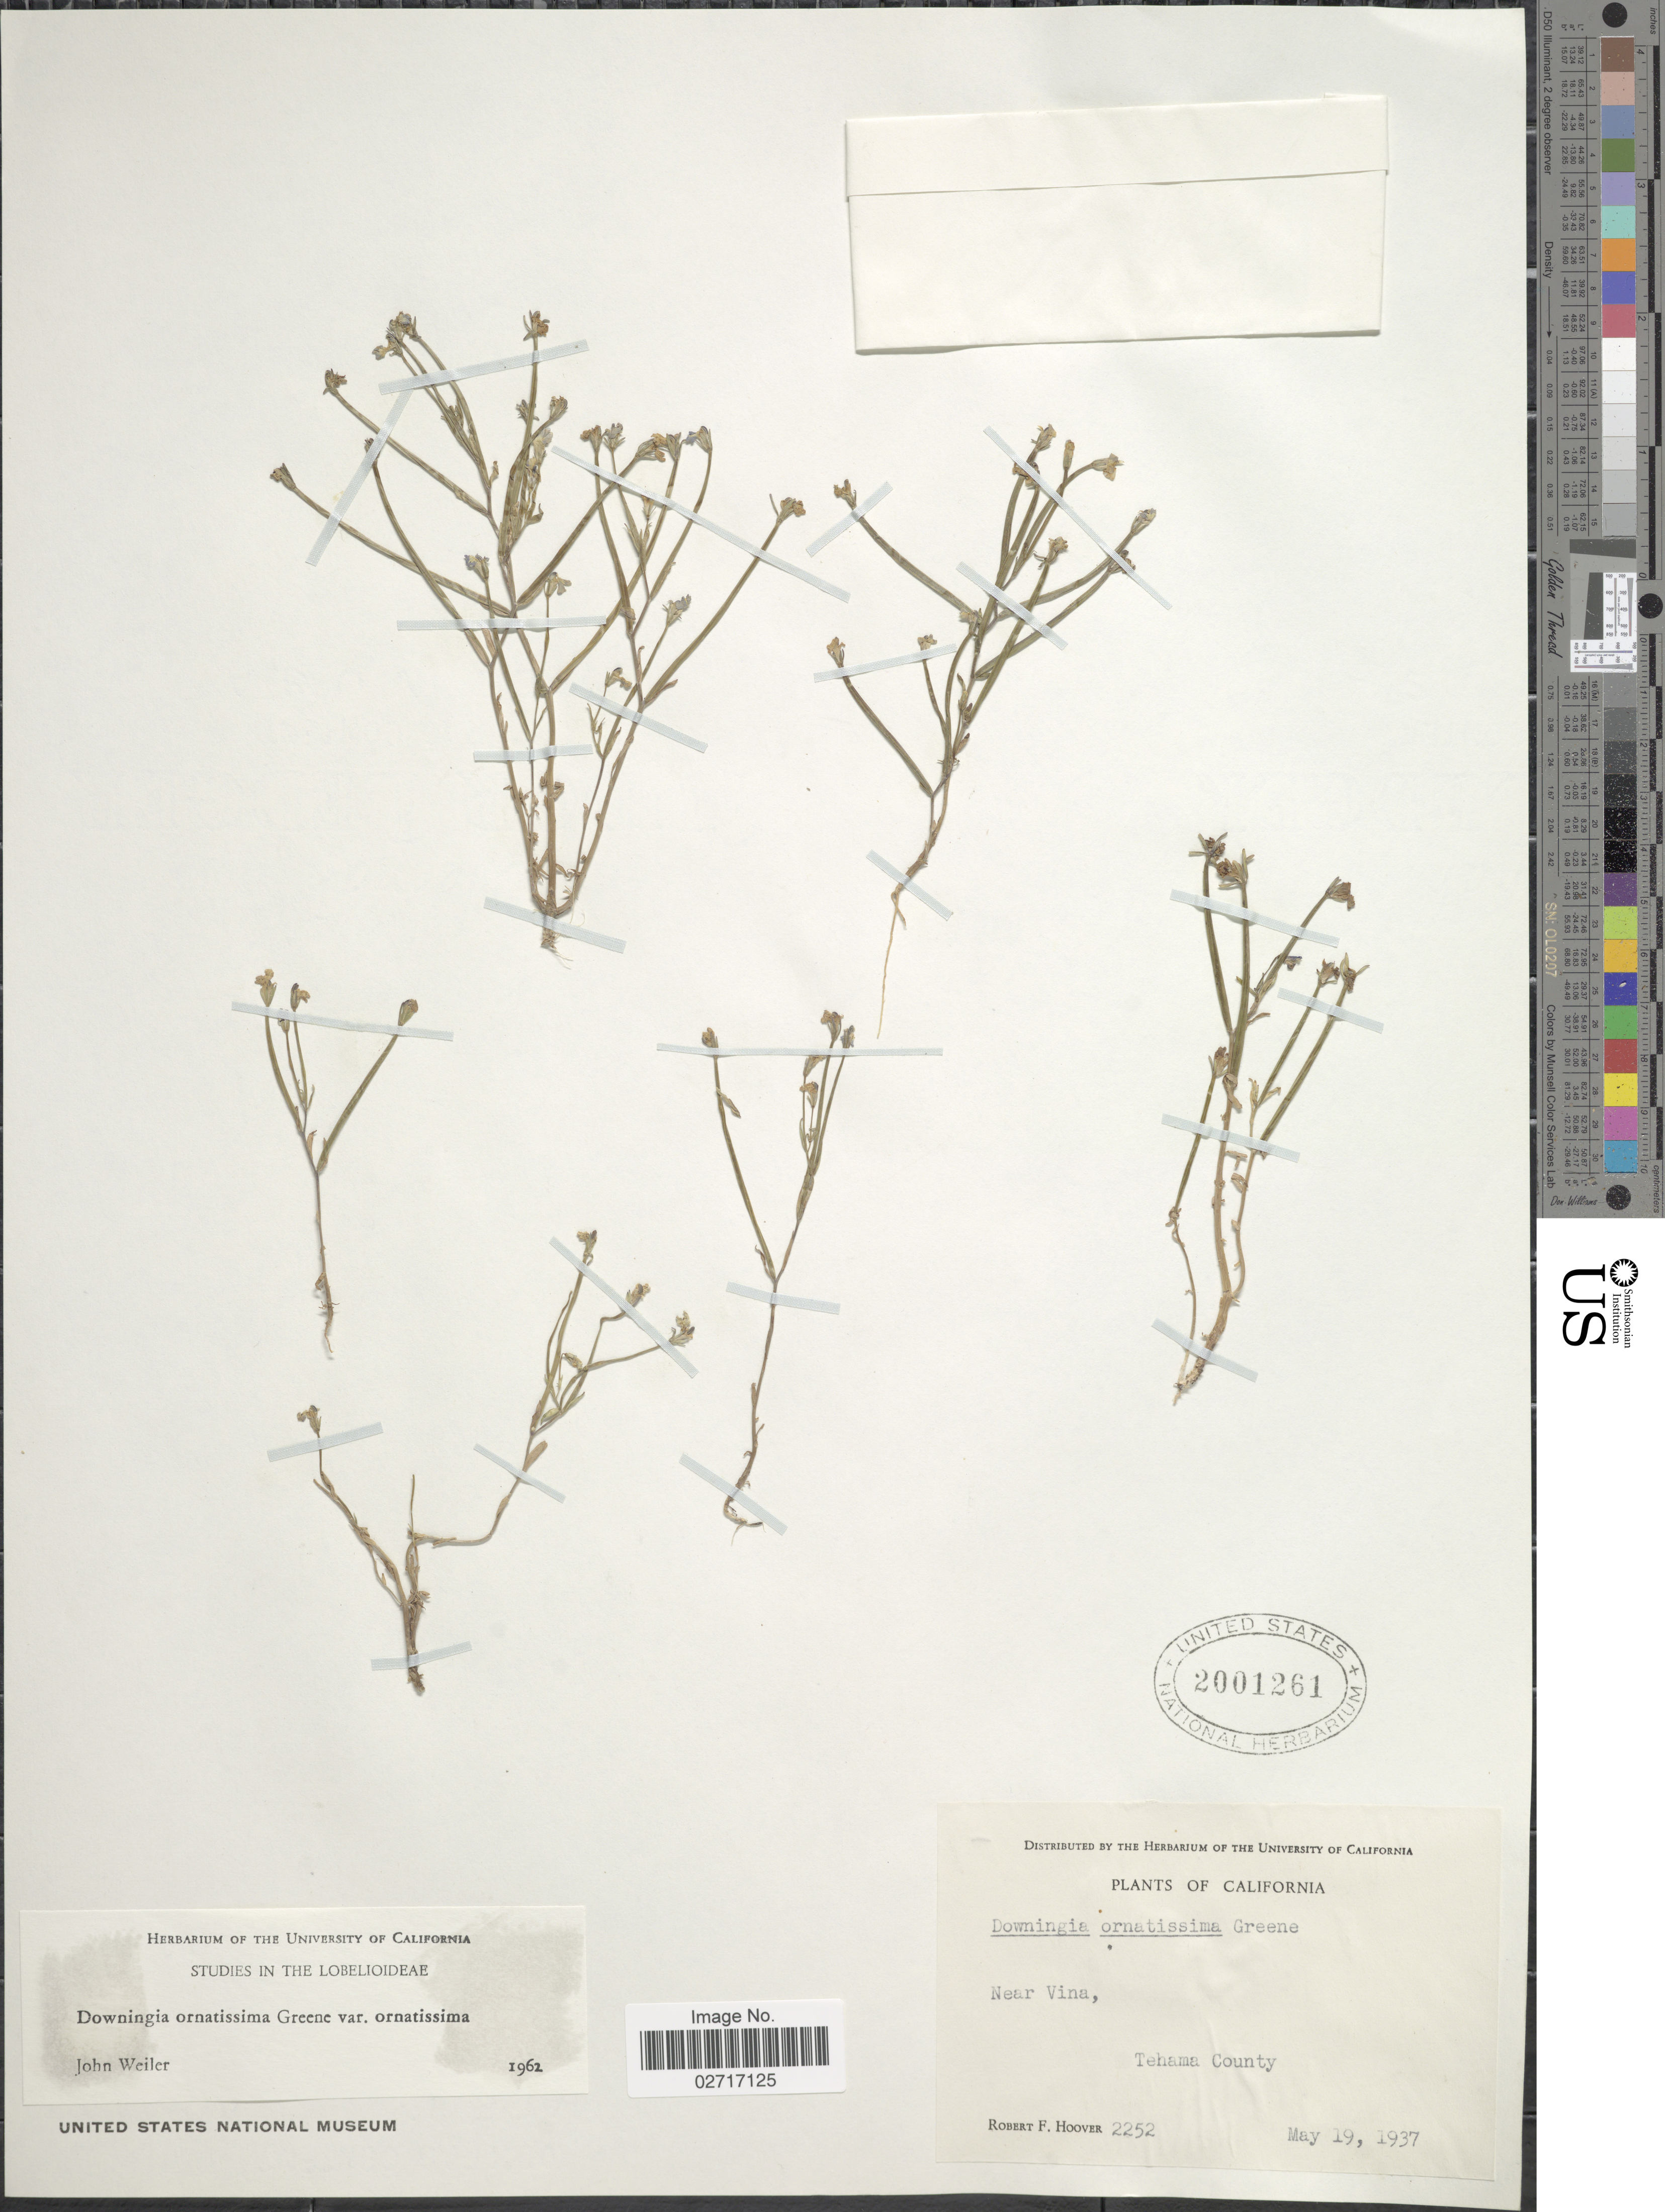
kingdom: Plantae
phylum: Tracheophyta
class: Magnoliopsida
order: Asterales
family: Campanulaceae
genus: Downingia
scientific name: Downingia ornatissima var. ornatissima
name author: Greene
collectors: R. F. Hoover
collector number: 2252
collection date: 1937-05-19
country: United States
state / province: California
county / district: Tehama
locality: Near Vina, Tehama County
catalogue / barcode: US 2001261